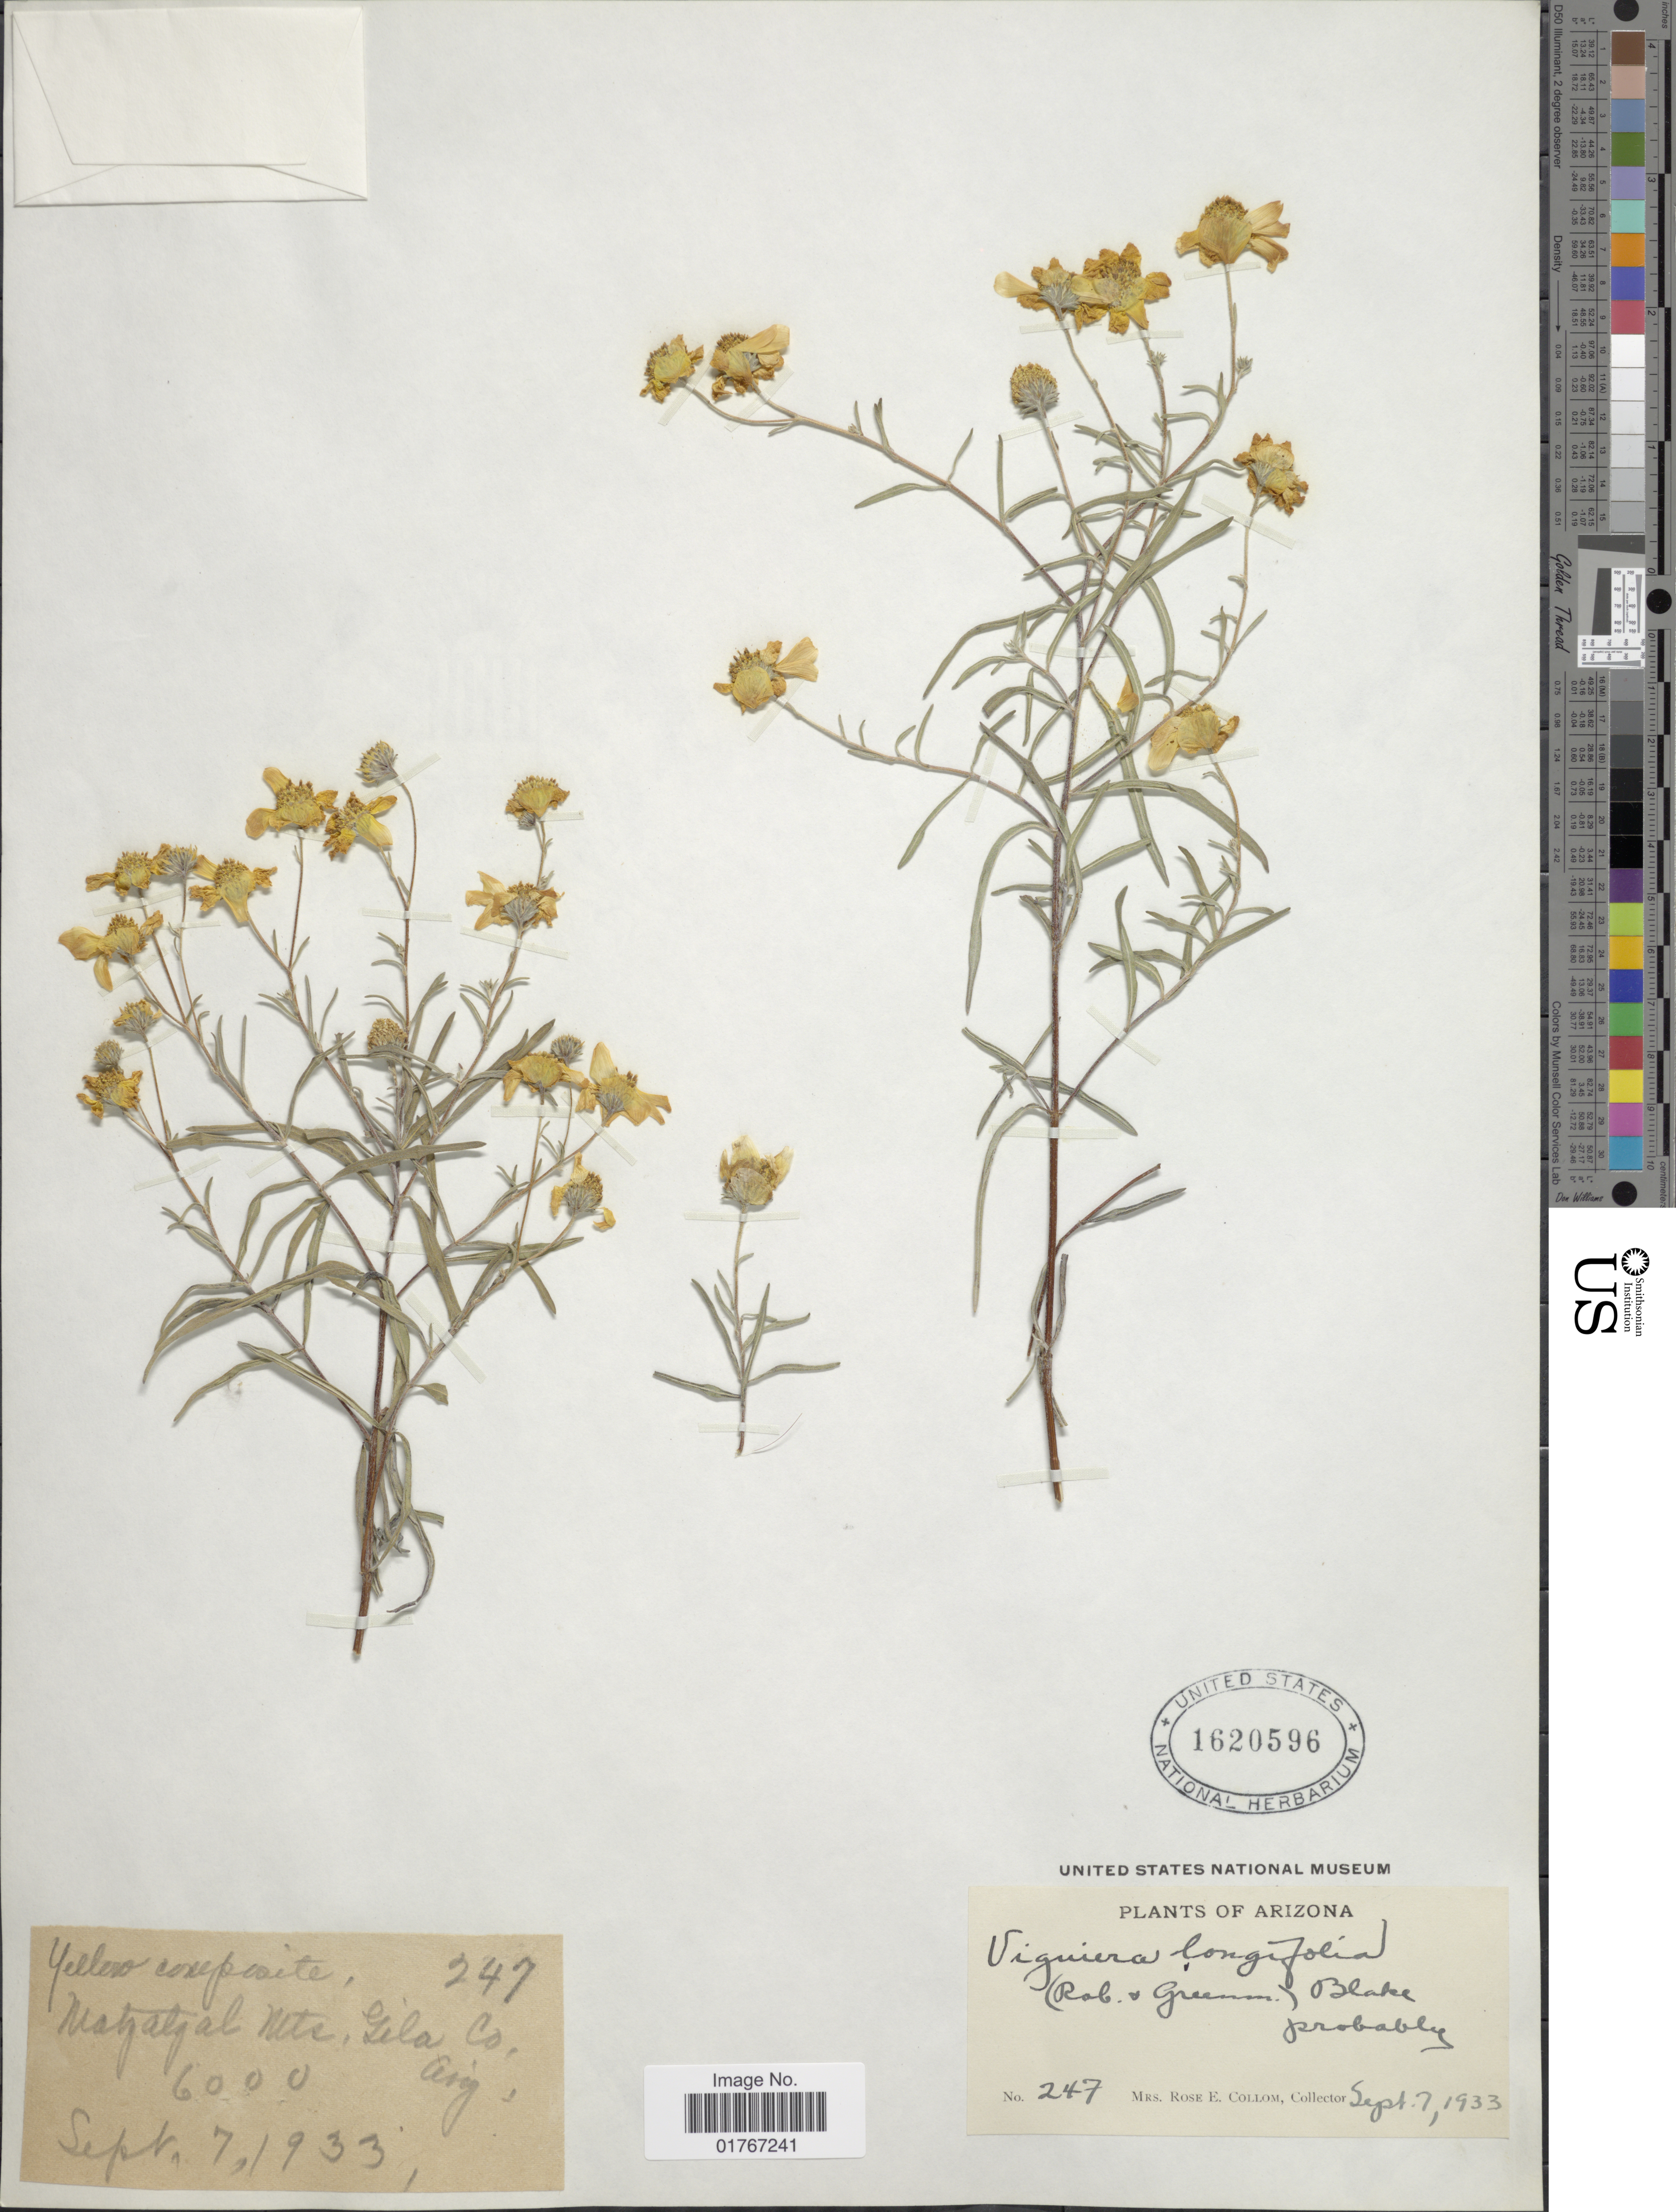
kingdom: Plantae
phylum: Tracheophyta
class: Magnoliopsida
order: Asterales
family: Asteraceae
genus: Heliomeris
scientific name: Heliomeris longifolia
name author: (B.L. Rob.) Cockerell & Greenm.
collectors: R. E. Collom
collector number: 247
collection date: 1933-09-07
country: United States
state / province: Arizona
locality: Matzalzal Mts, Gila Co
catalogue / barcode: US 1620596